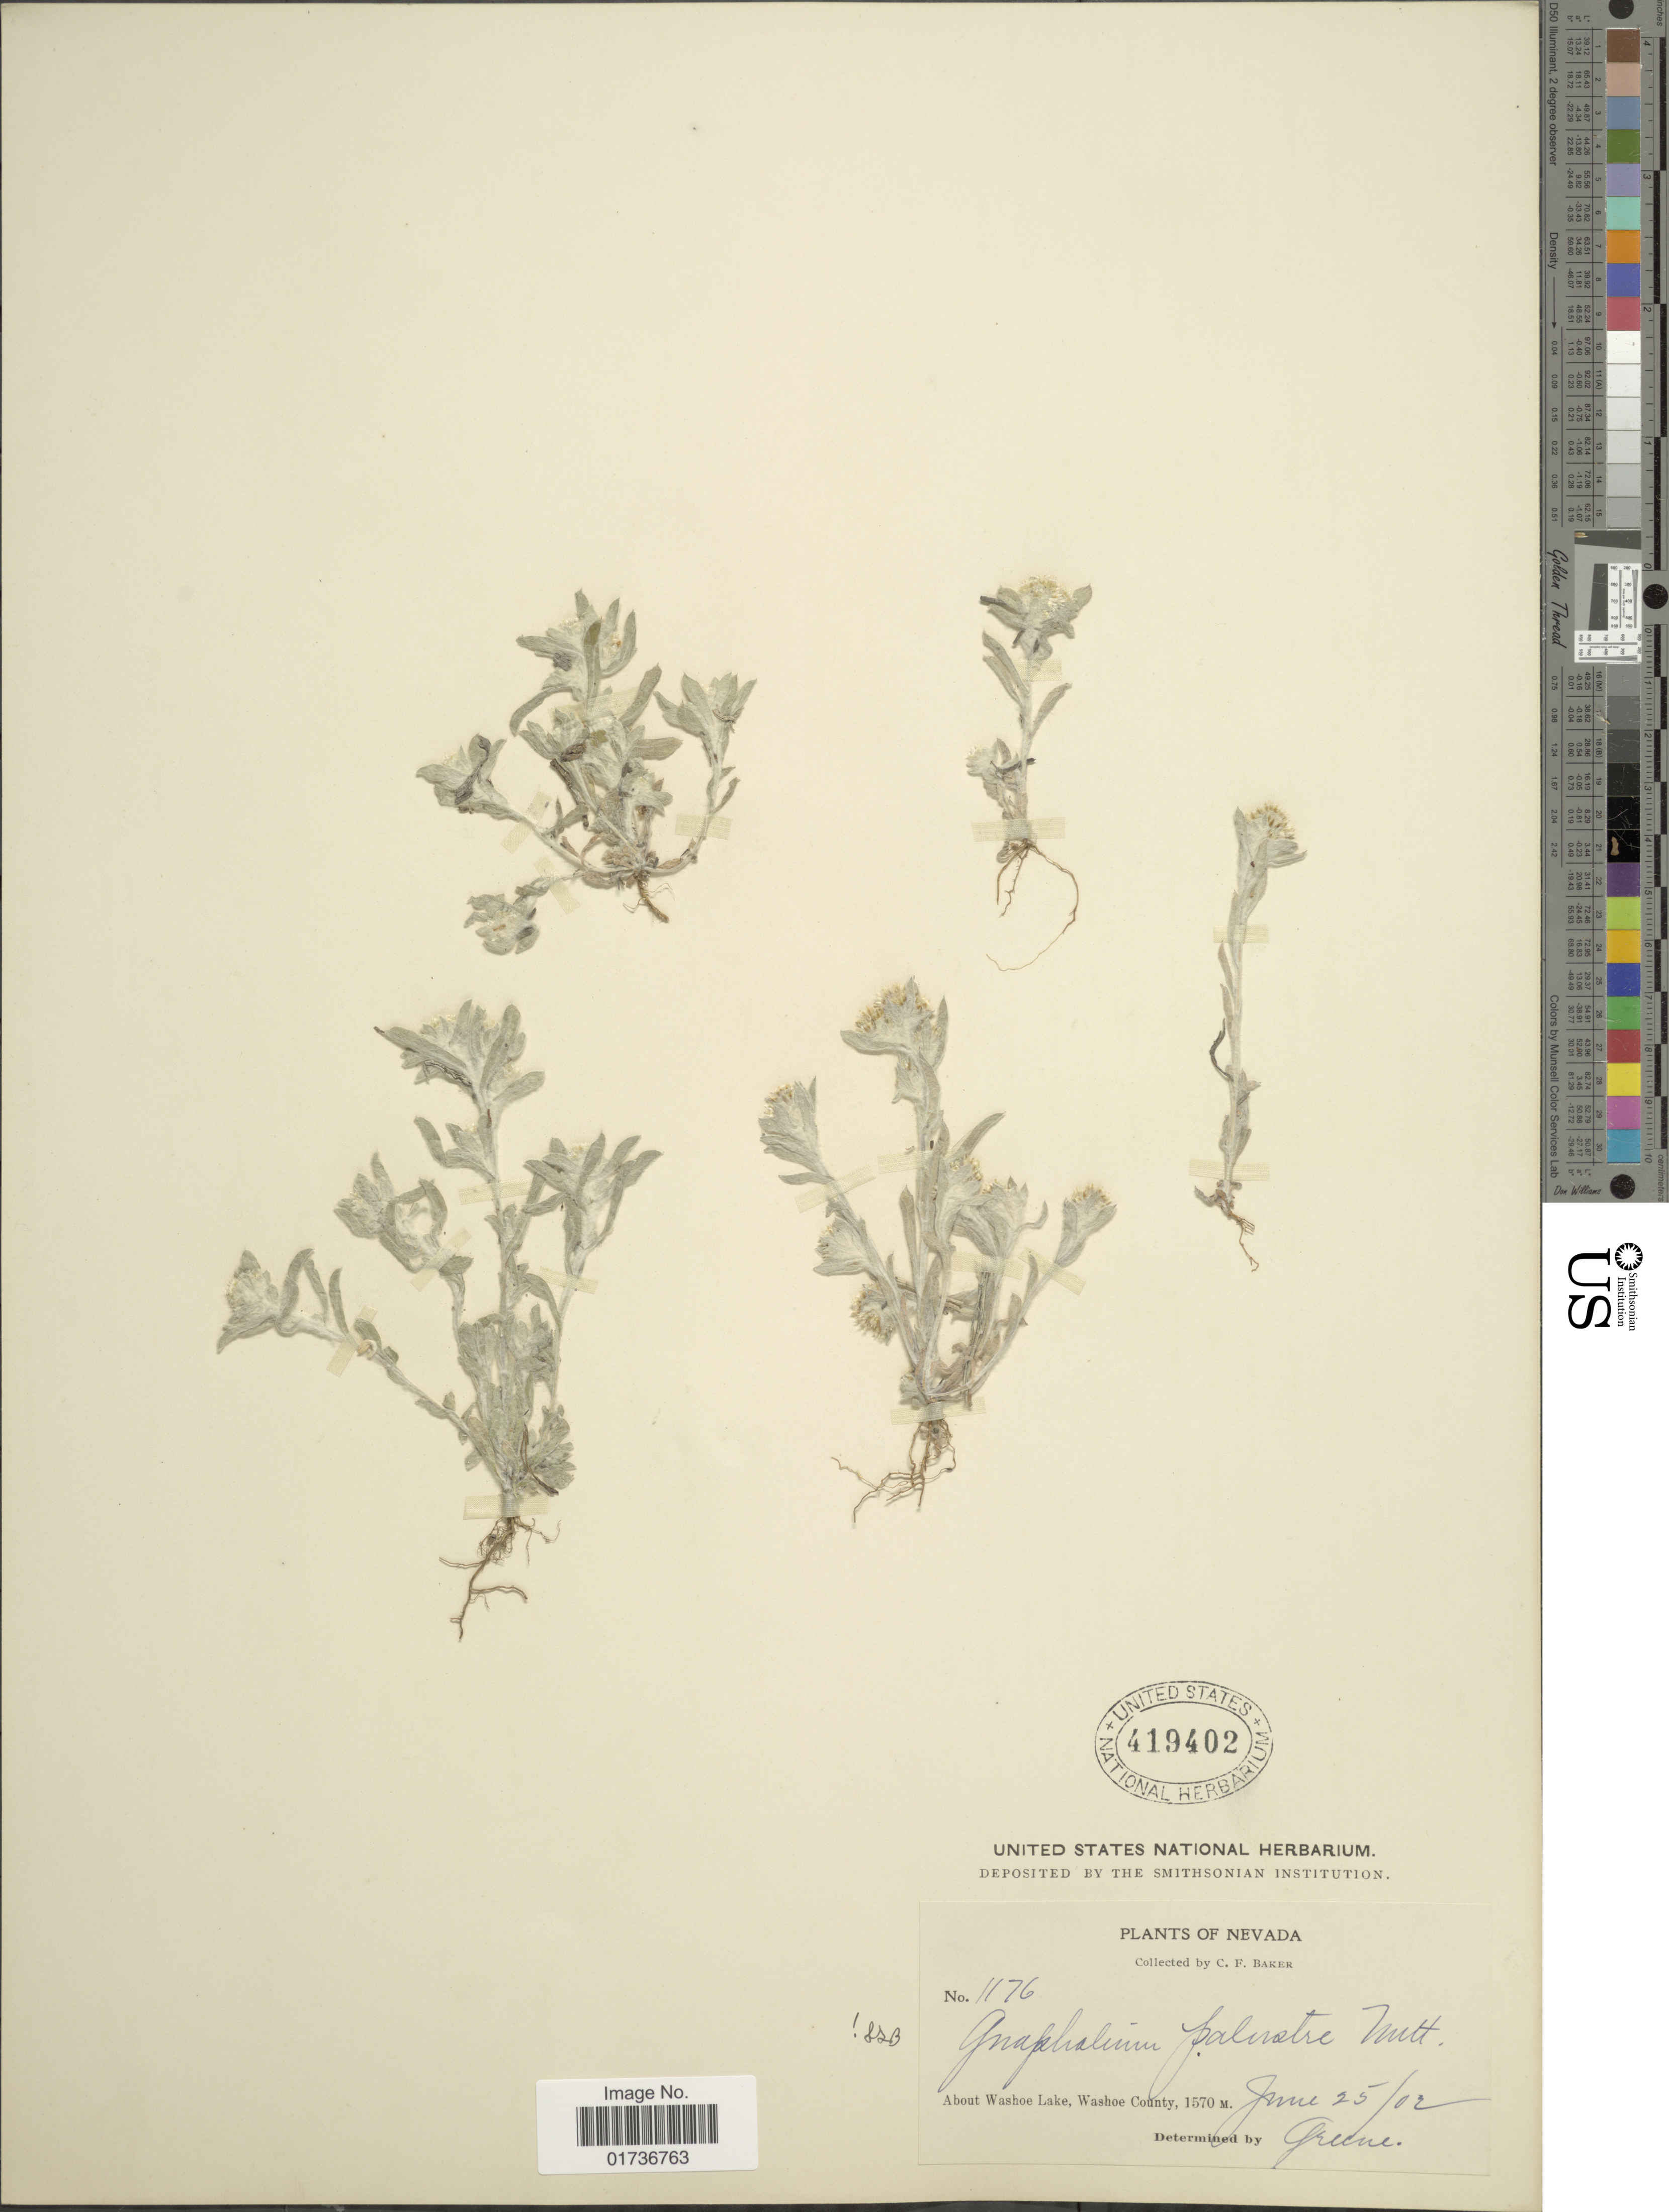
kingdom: Plantae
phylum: Tracheophyta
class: Magnoliopsida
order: Asterales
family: Asteraceae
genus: Gnaphalium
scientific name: Gnaphalium palustre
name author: Nutt.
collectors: C. F. Baker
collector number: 1176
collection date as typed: Transcribed d/m/y: 25/6/2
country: United States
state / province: Nevada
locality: About Washoe Lake, Washoe County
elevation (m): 1570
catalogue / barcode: US 419402